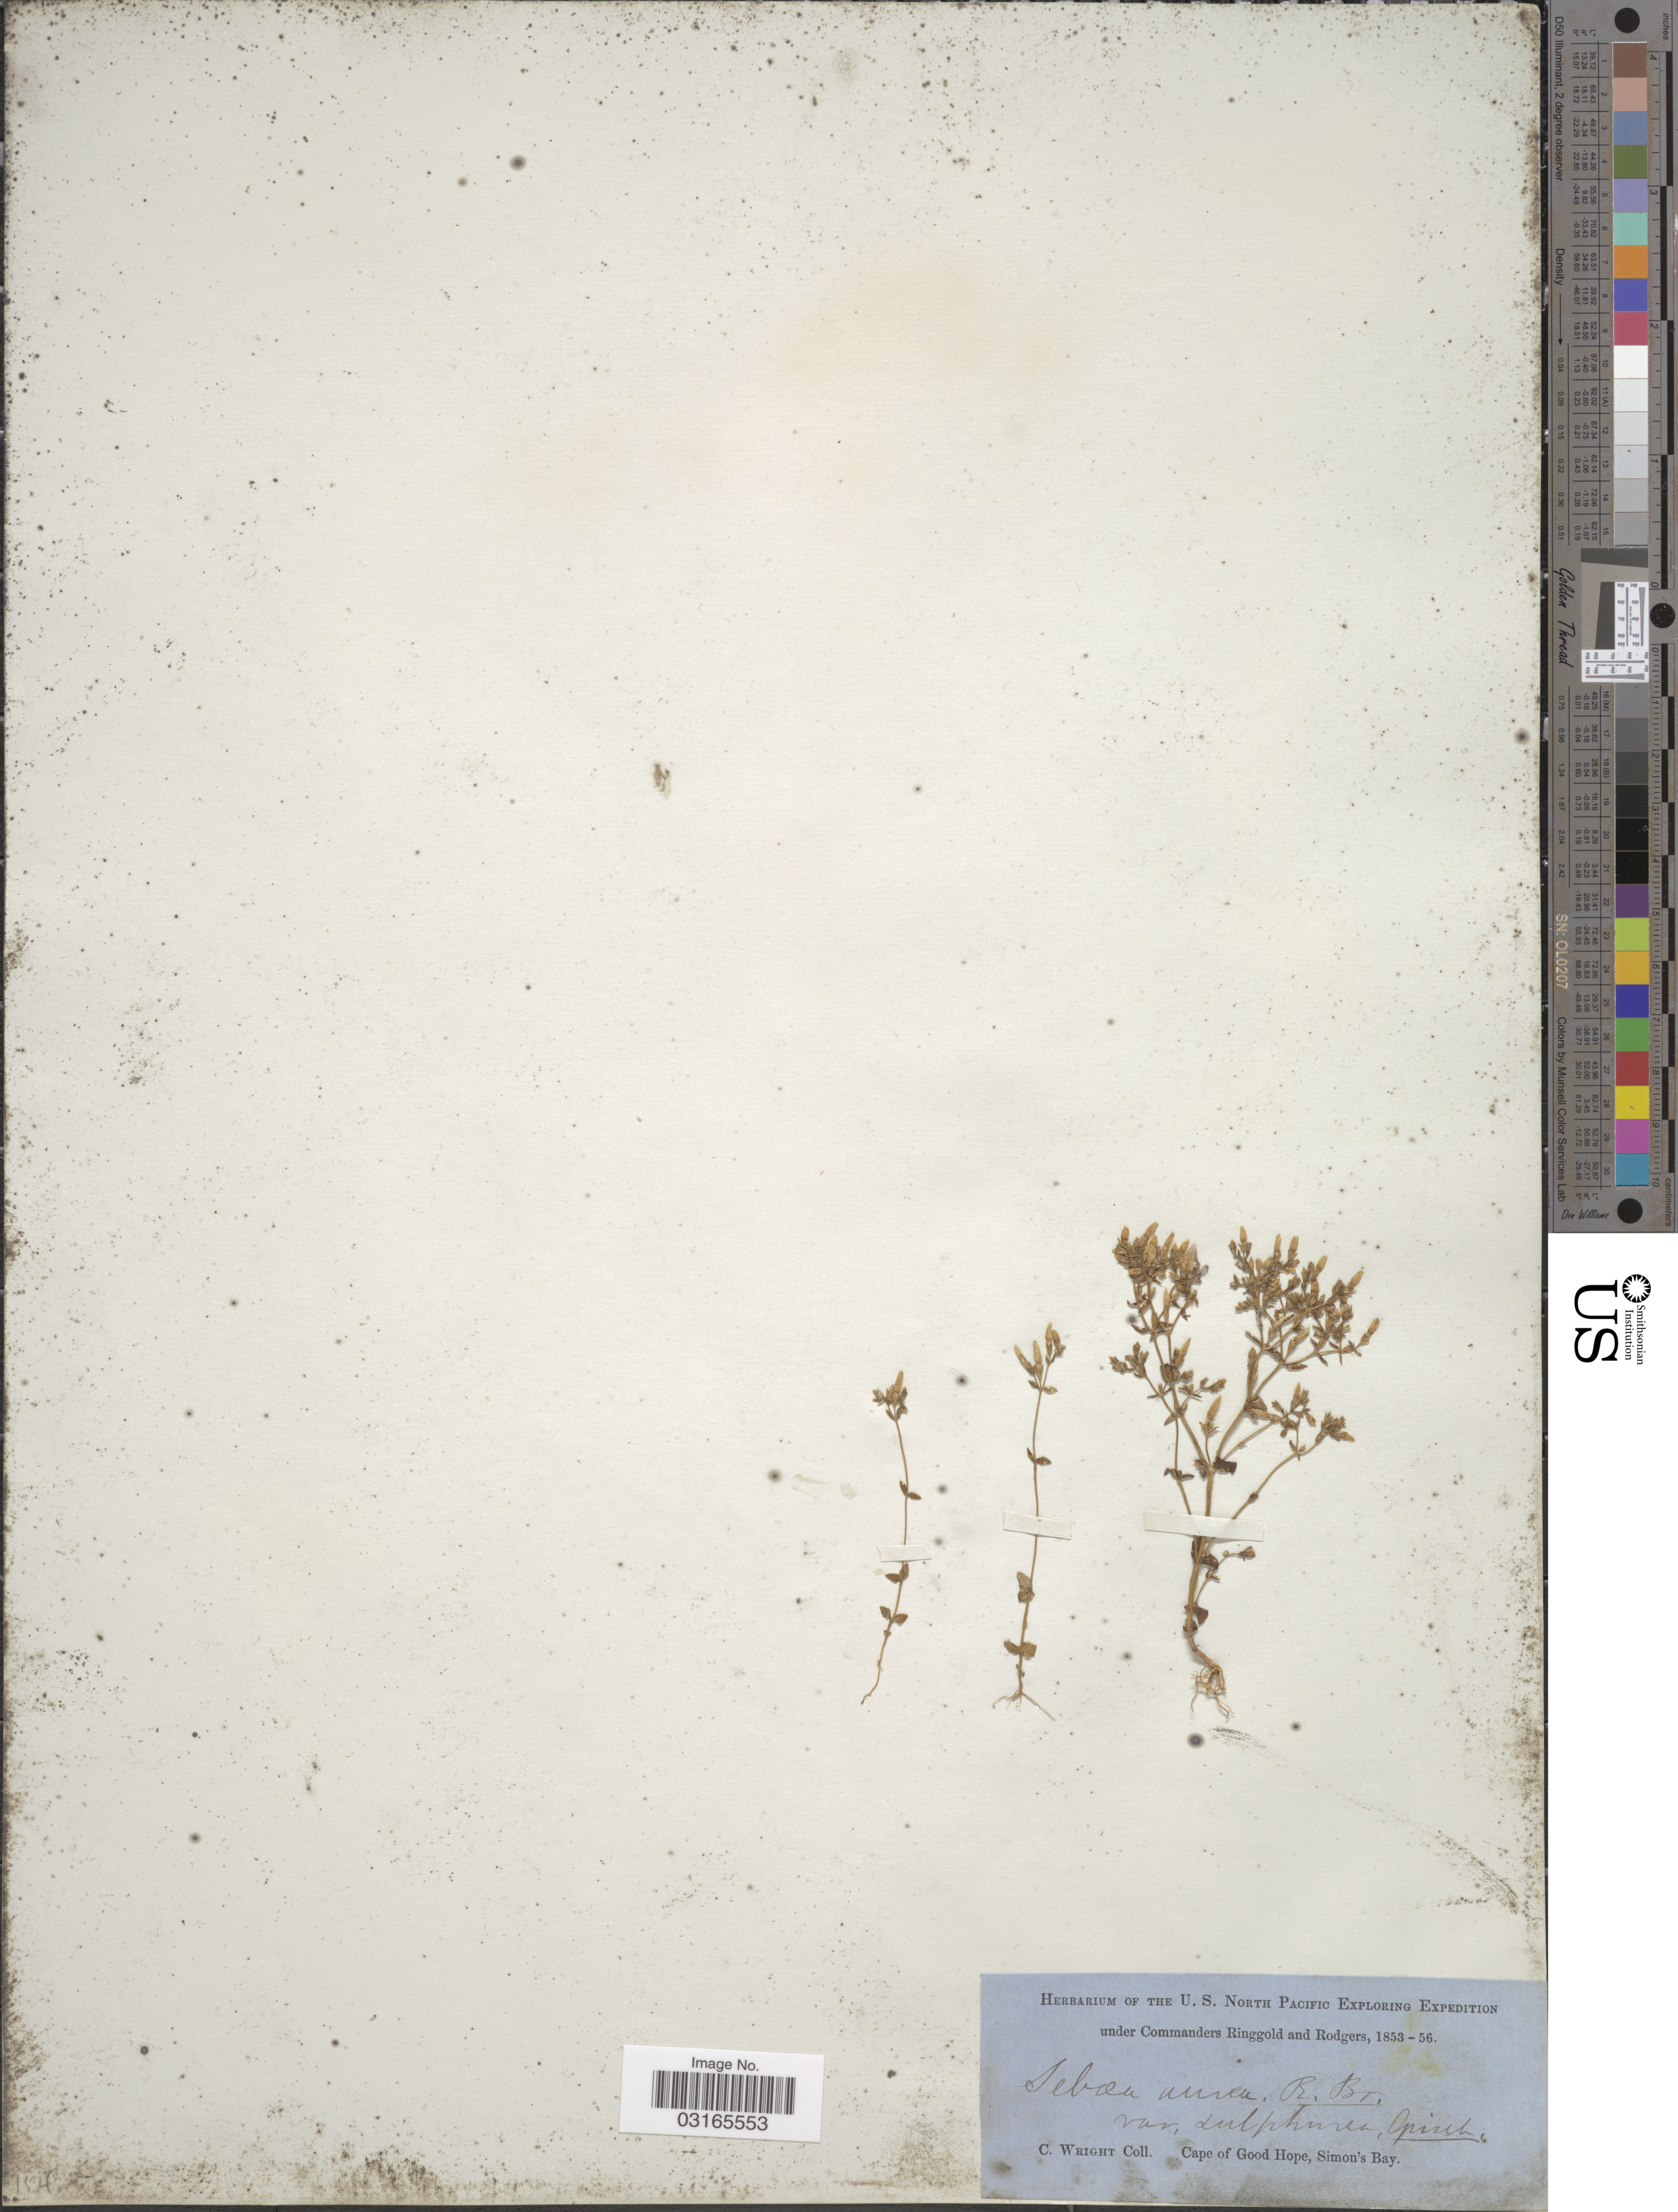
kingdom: Plantae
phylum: Tracheophyta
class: Magnoliopsida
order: Gentianales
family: Gentianaceae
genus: Sebaea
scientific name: Sebaea aurea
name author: (L. f.) A. Roem. & Schult.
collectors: C. Wright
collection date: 1853/1856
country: South Africa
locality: Cape of Good Hope, Simon's Bay.